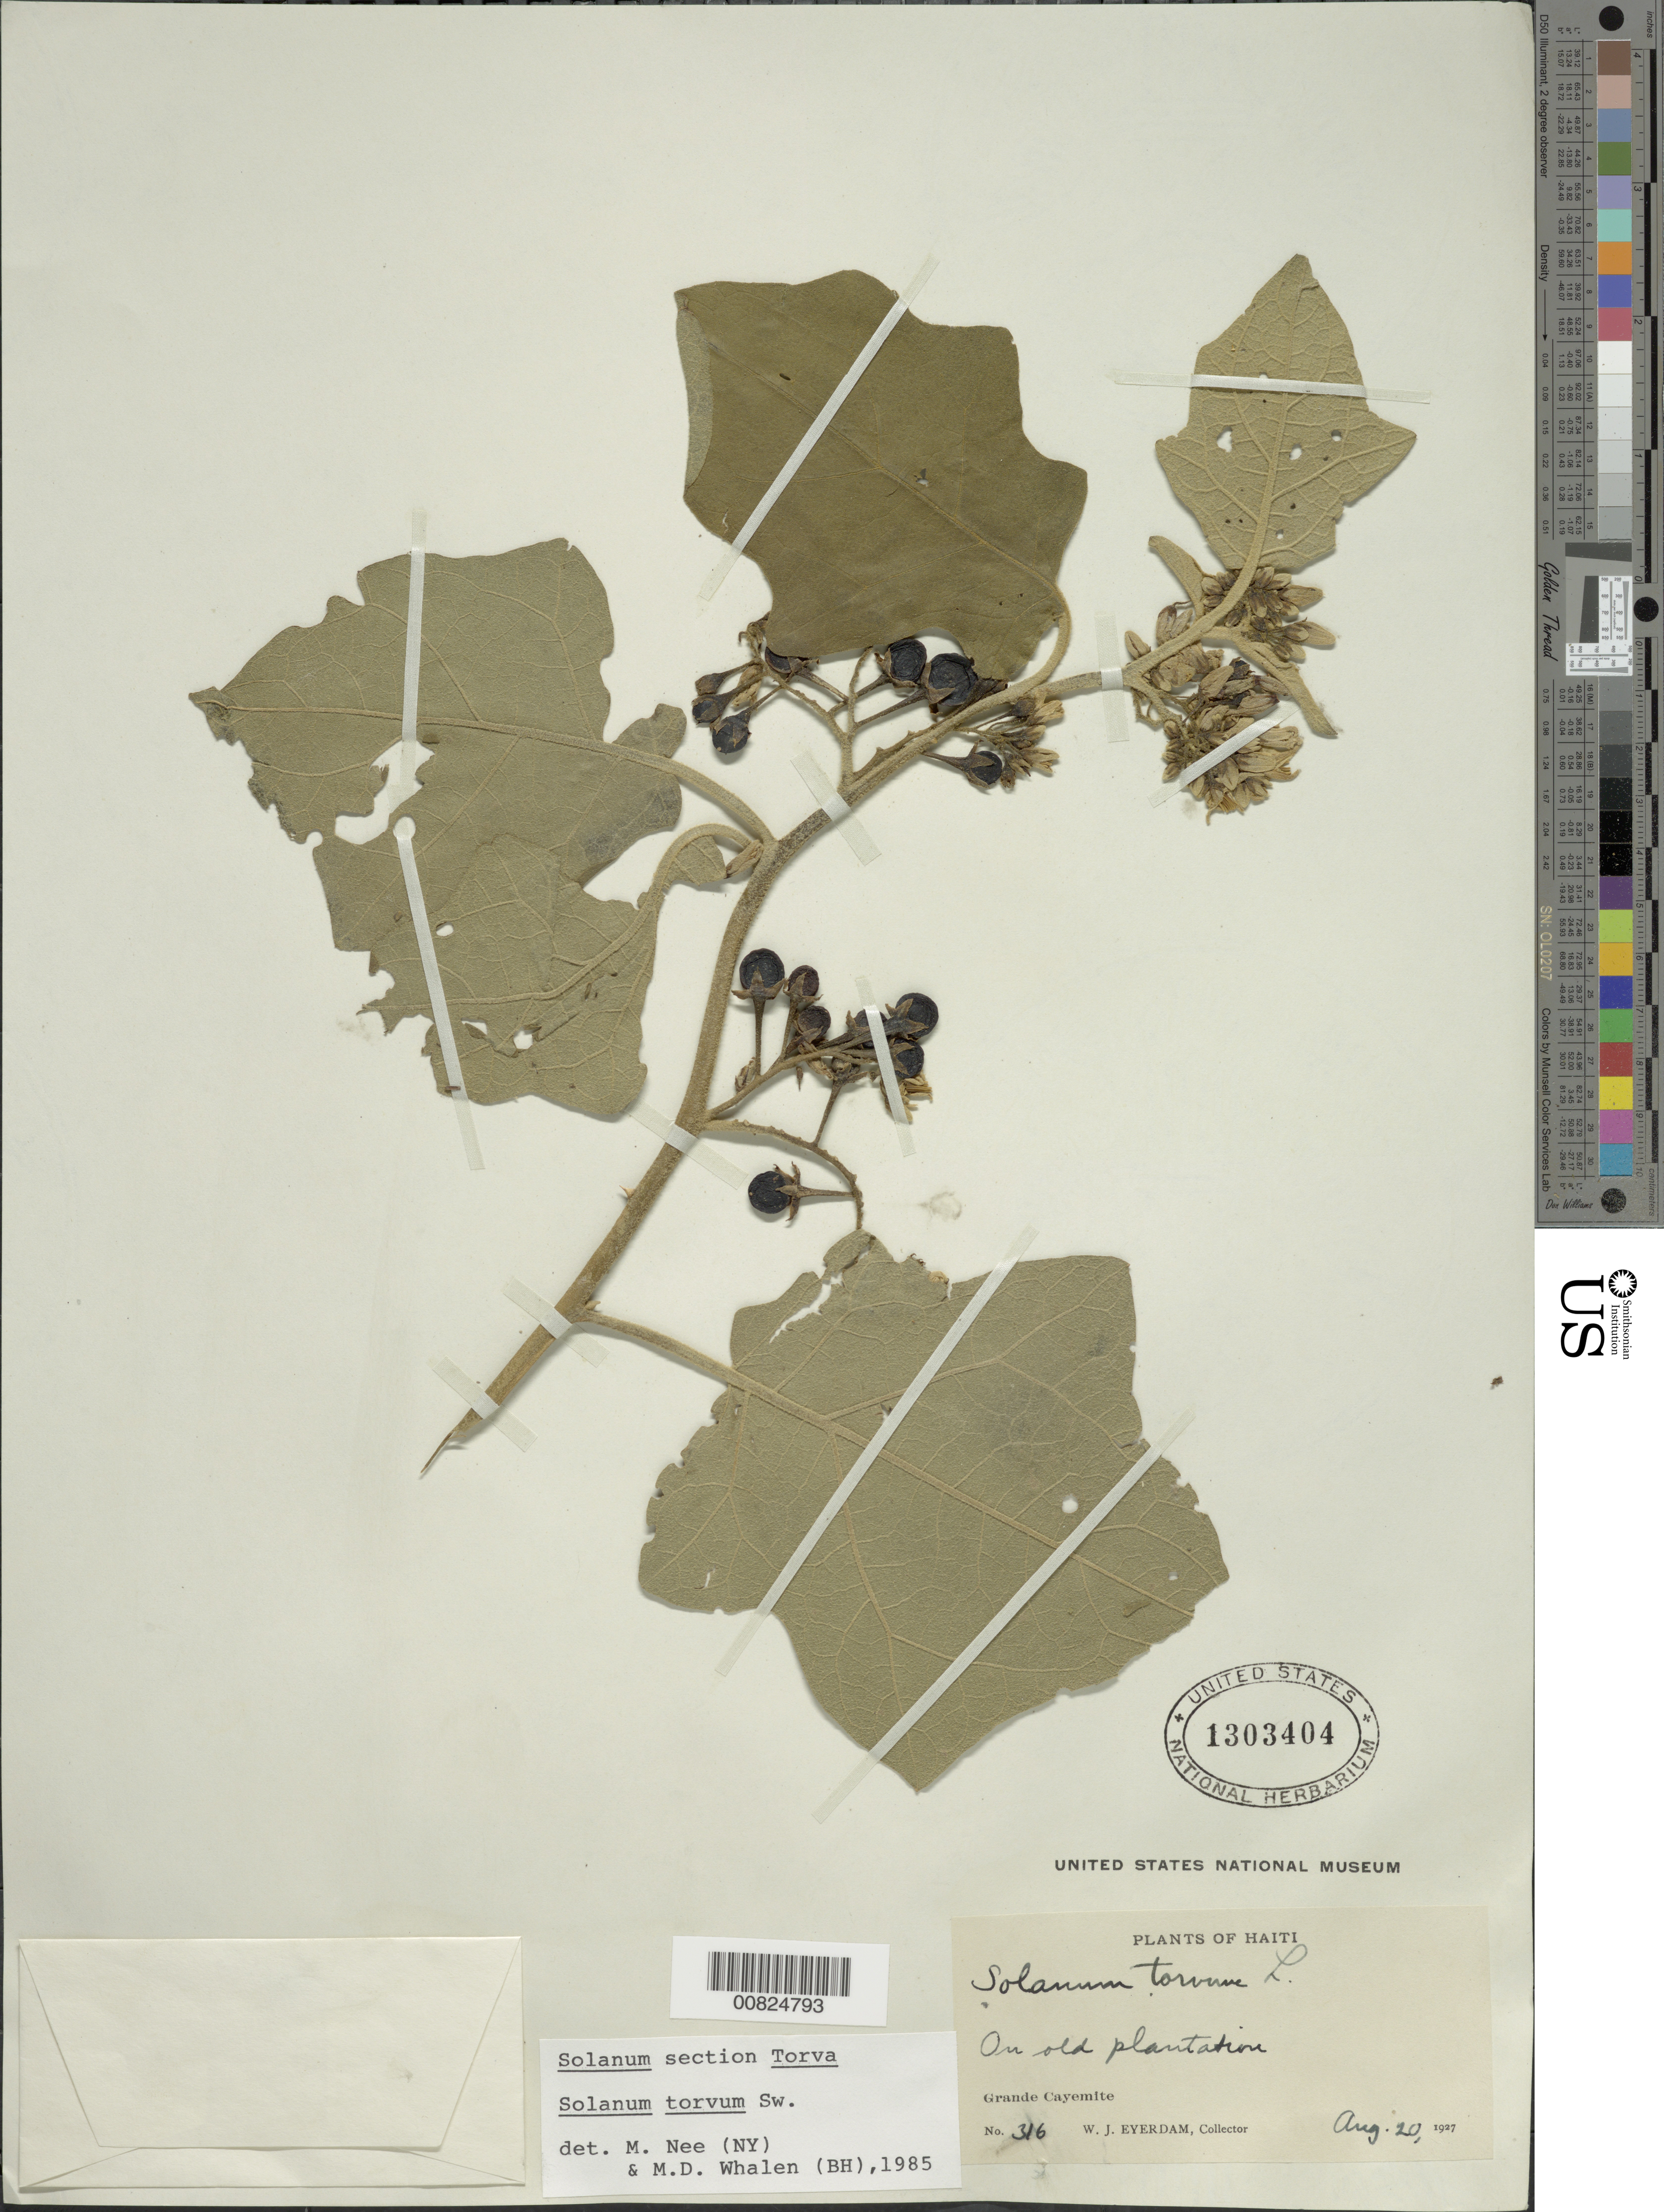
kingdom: Plantae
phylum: Tracheophyta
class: Magnoliopsida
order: Solanales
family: Solanaceae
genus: Solanum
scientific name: Solanum torvum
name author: Sw.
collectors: W. J. Eyerdam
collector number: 316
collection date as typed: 20 Aug 1927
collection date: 1927-08-20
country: Haiti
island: Hispaniola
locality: Grand gayemite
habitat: On old plantation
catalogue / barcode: US 1303404